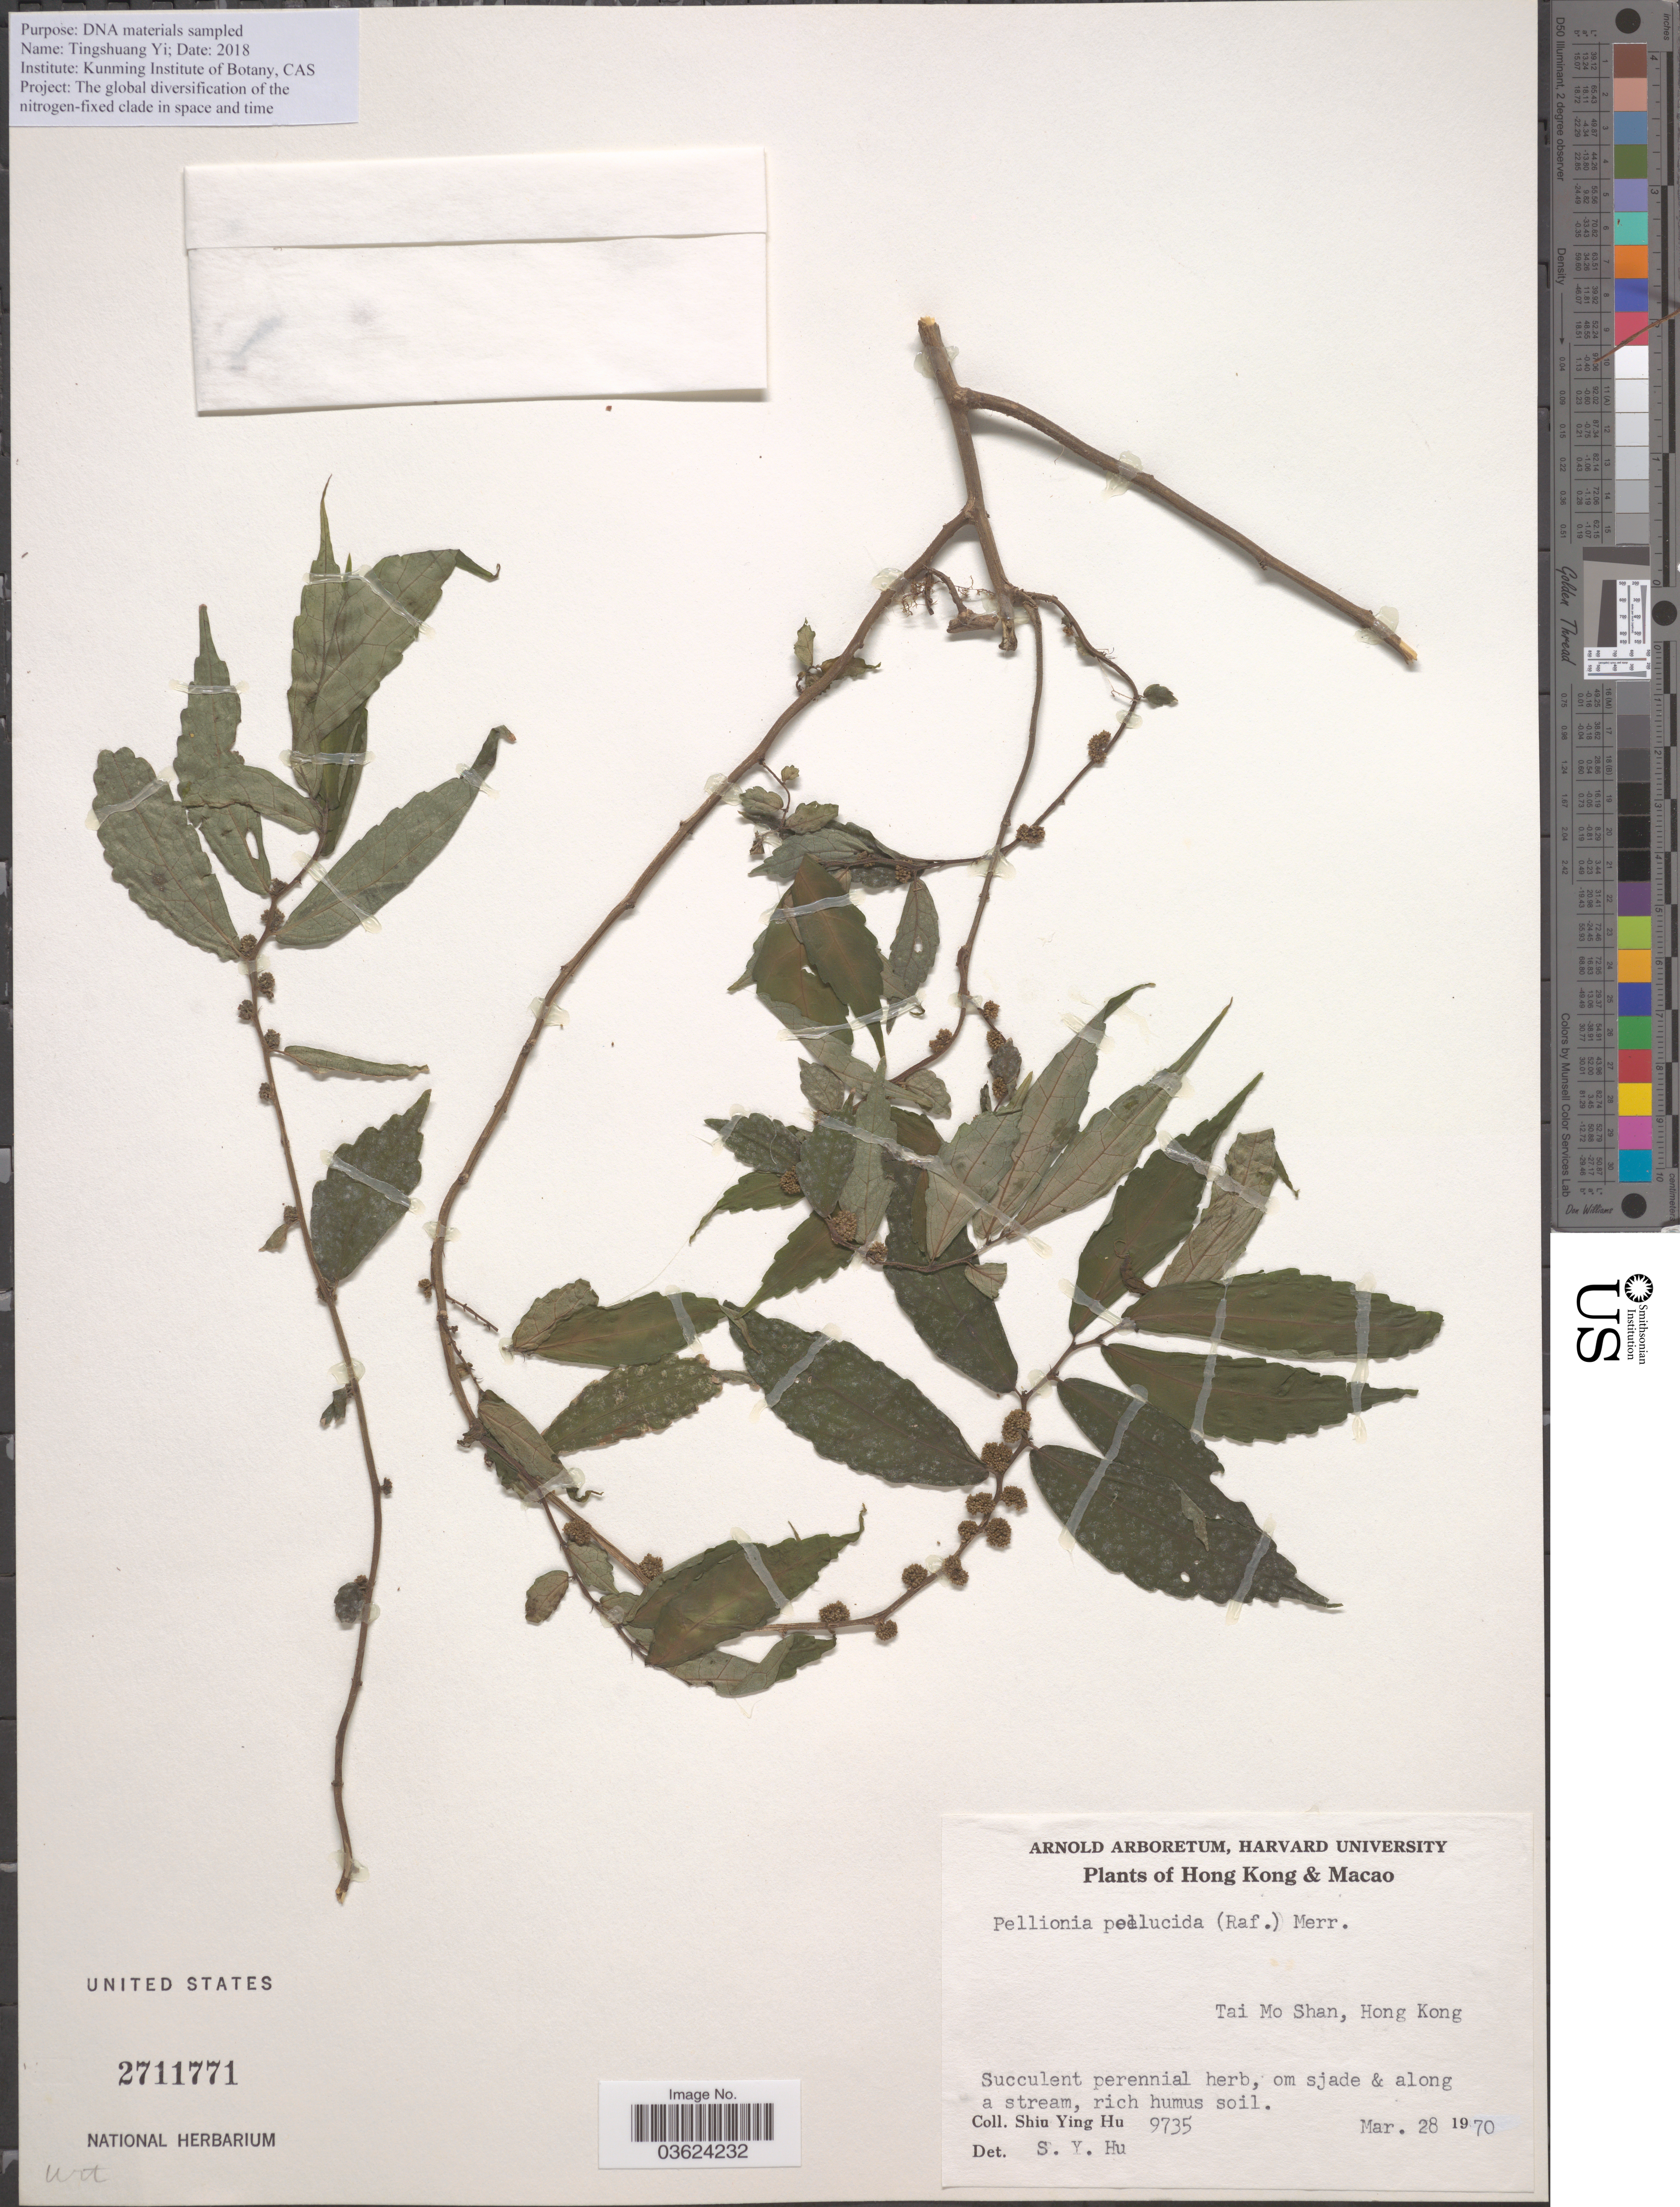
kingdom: Plantae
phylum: Tracheophyta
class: Magnoliopsida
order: Rosales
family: Urticaceae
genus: Pellionia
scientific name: Pellionia pellucida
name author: (Raf.) Merr.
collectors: S. Y. Hu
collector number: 9735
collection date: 1970-03-28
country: China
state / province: Hong Kong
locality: Tai Mo Shan.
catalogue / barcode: US 2711771